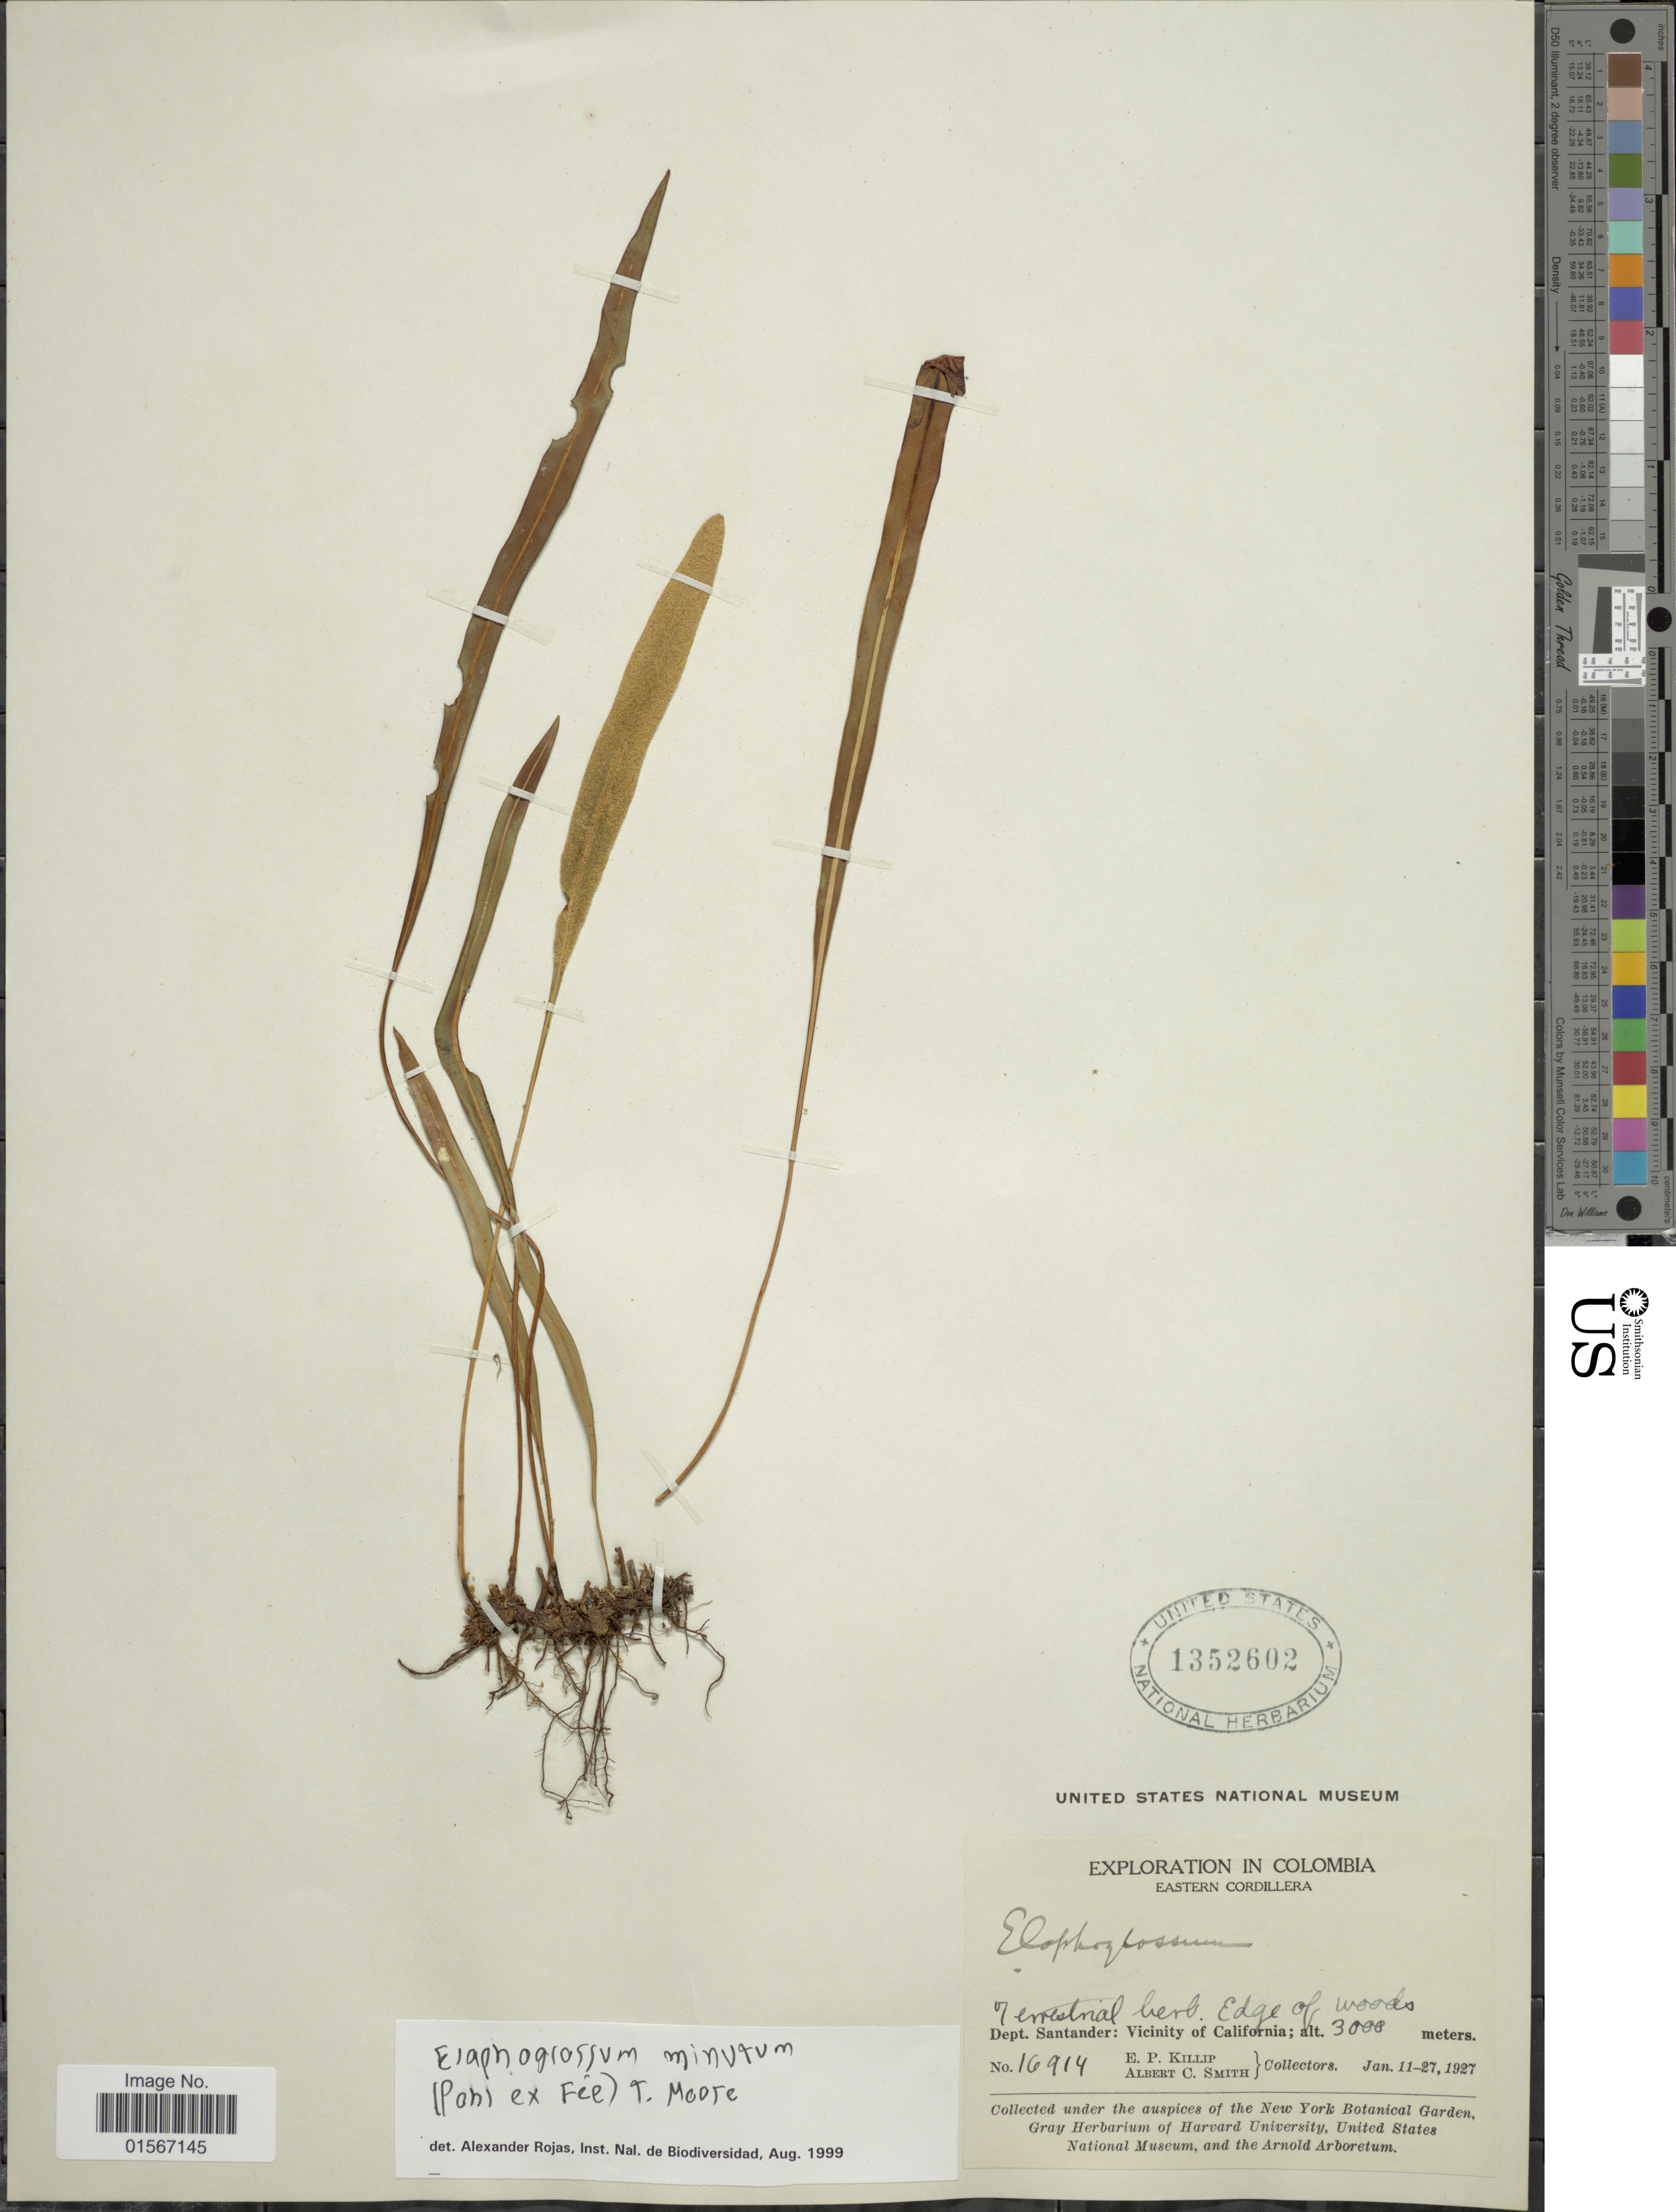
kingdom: Plantae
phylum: Tracheophyta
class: Polypodiopsida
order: Polypodiales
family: Dryopteridaceae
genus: Elaphoglossum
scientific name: Elaphoglossum minutum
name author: (Pohl ex Fée) T. Moore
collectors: E. P. Killip & A. C. Smith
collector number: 16914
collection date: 1927-01-11/1927-01-27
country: Colombia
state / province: Santander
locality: Colombia, Eastern Cordillera, Dept. Santander: Vicinity of California.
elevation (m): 3000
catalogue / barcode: US 1352602